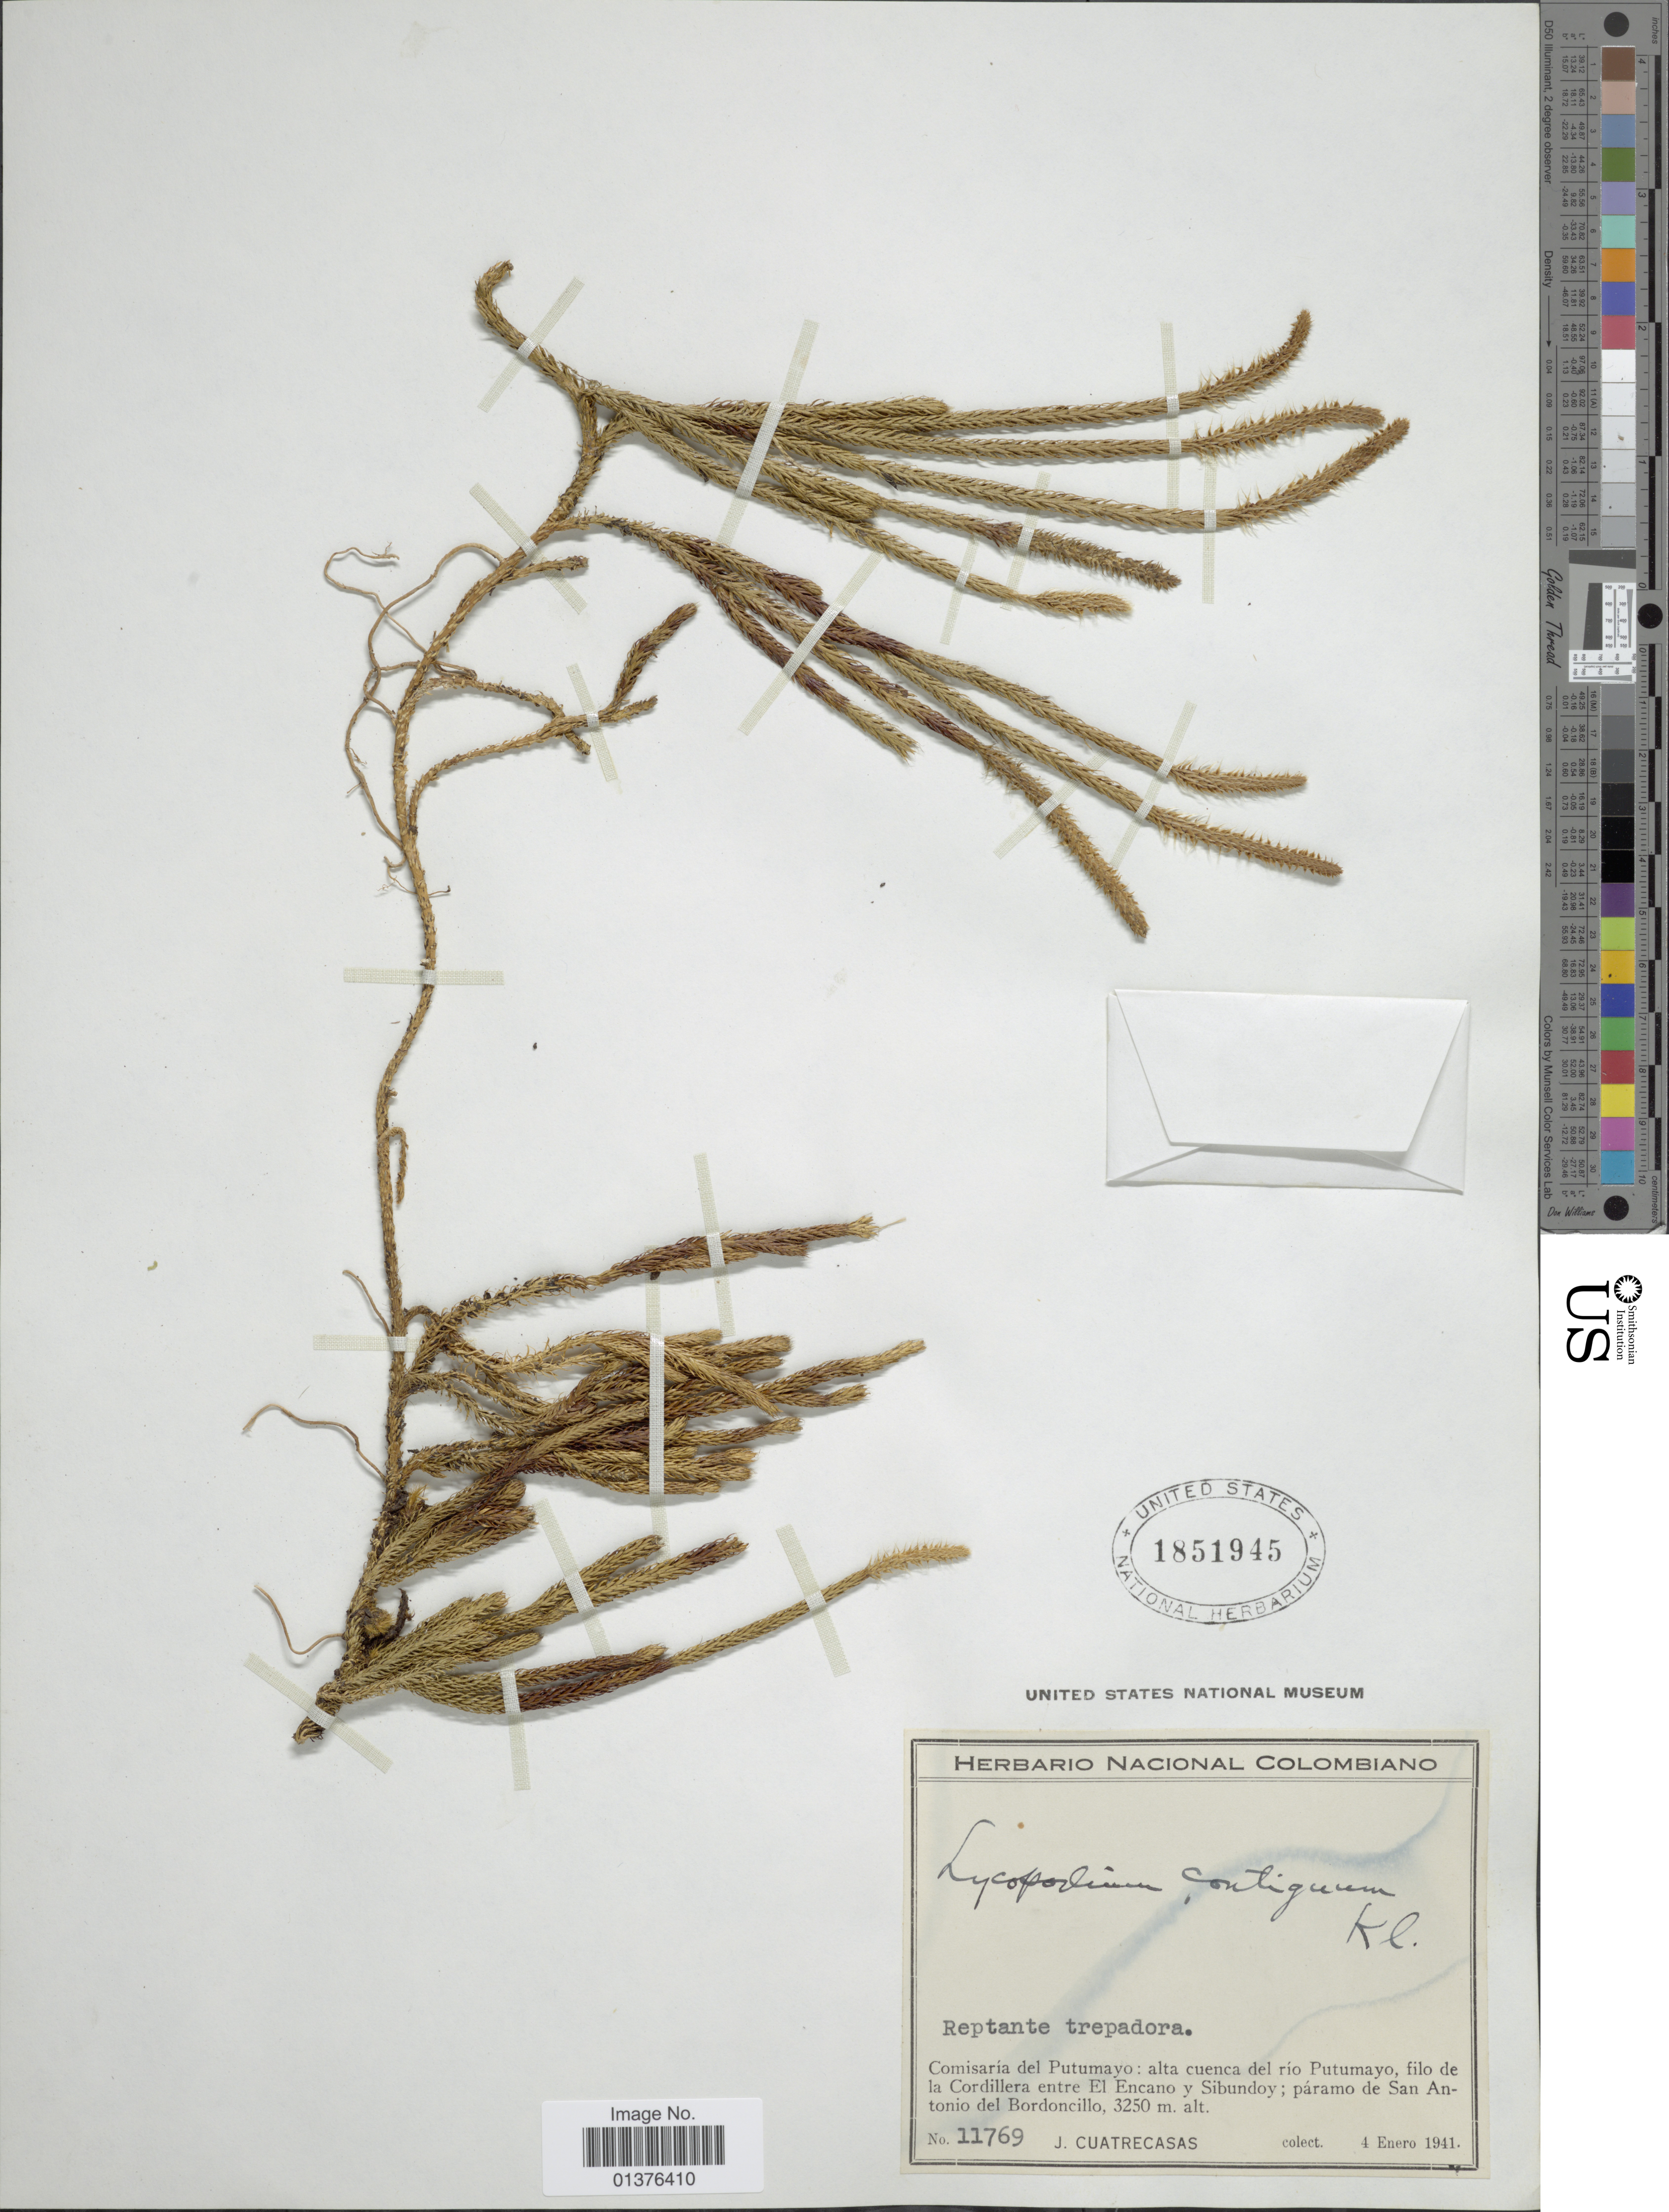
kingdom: Plantae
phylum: Tracheophyta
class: Lycopodiopsida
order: Lycopodiales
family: Lycopodiaceae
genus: Lycopodium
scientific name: Lycopodium clavatum subsp. contiguum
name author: (Klotzsch) B. Øllg.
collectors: J. Cuatrecasas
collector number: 11769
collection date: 1941-01-04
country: Colombia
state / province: Putumayo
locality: Comisaria del Putumayo: alta cuenca del rio Putumayo, filo de la Cordillera entre El Encano y Sibundoy; paramo de San Antonio del Bordoncillo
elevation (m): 3250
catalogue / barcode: US 1851945